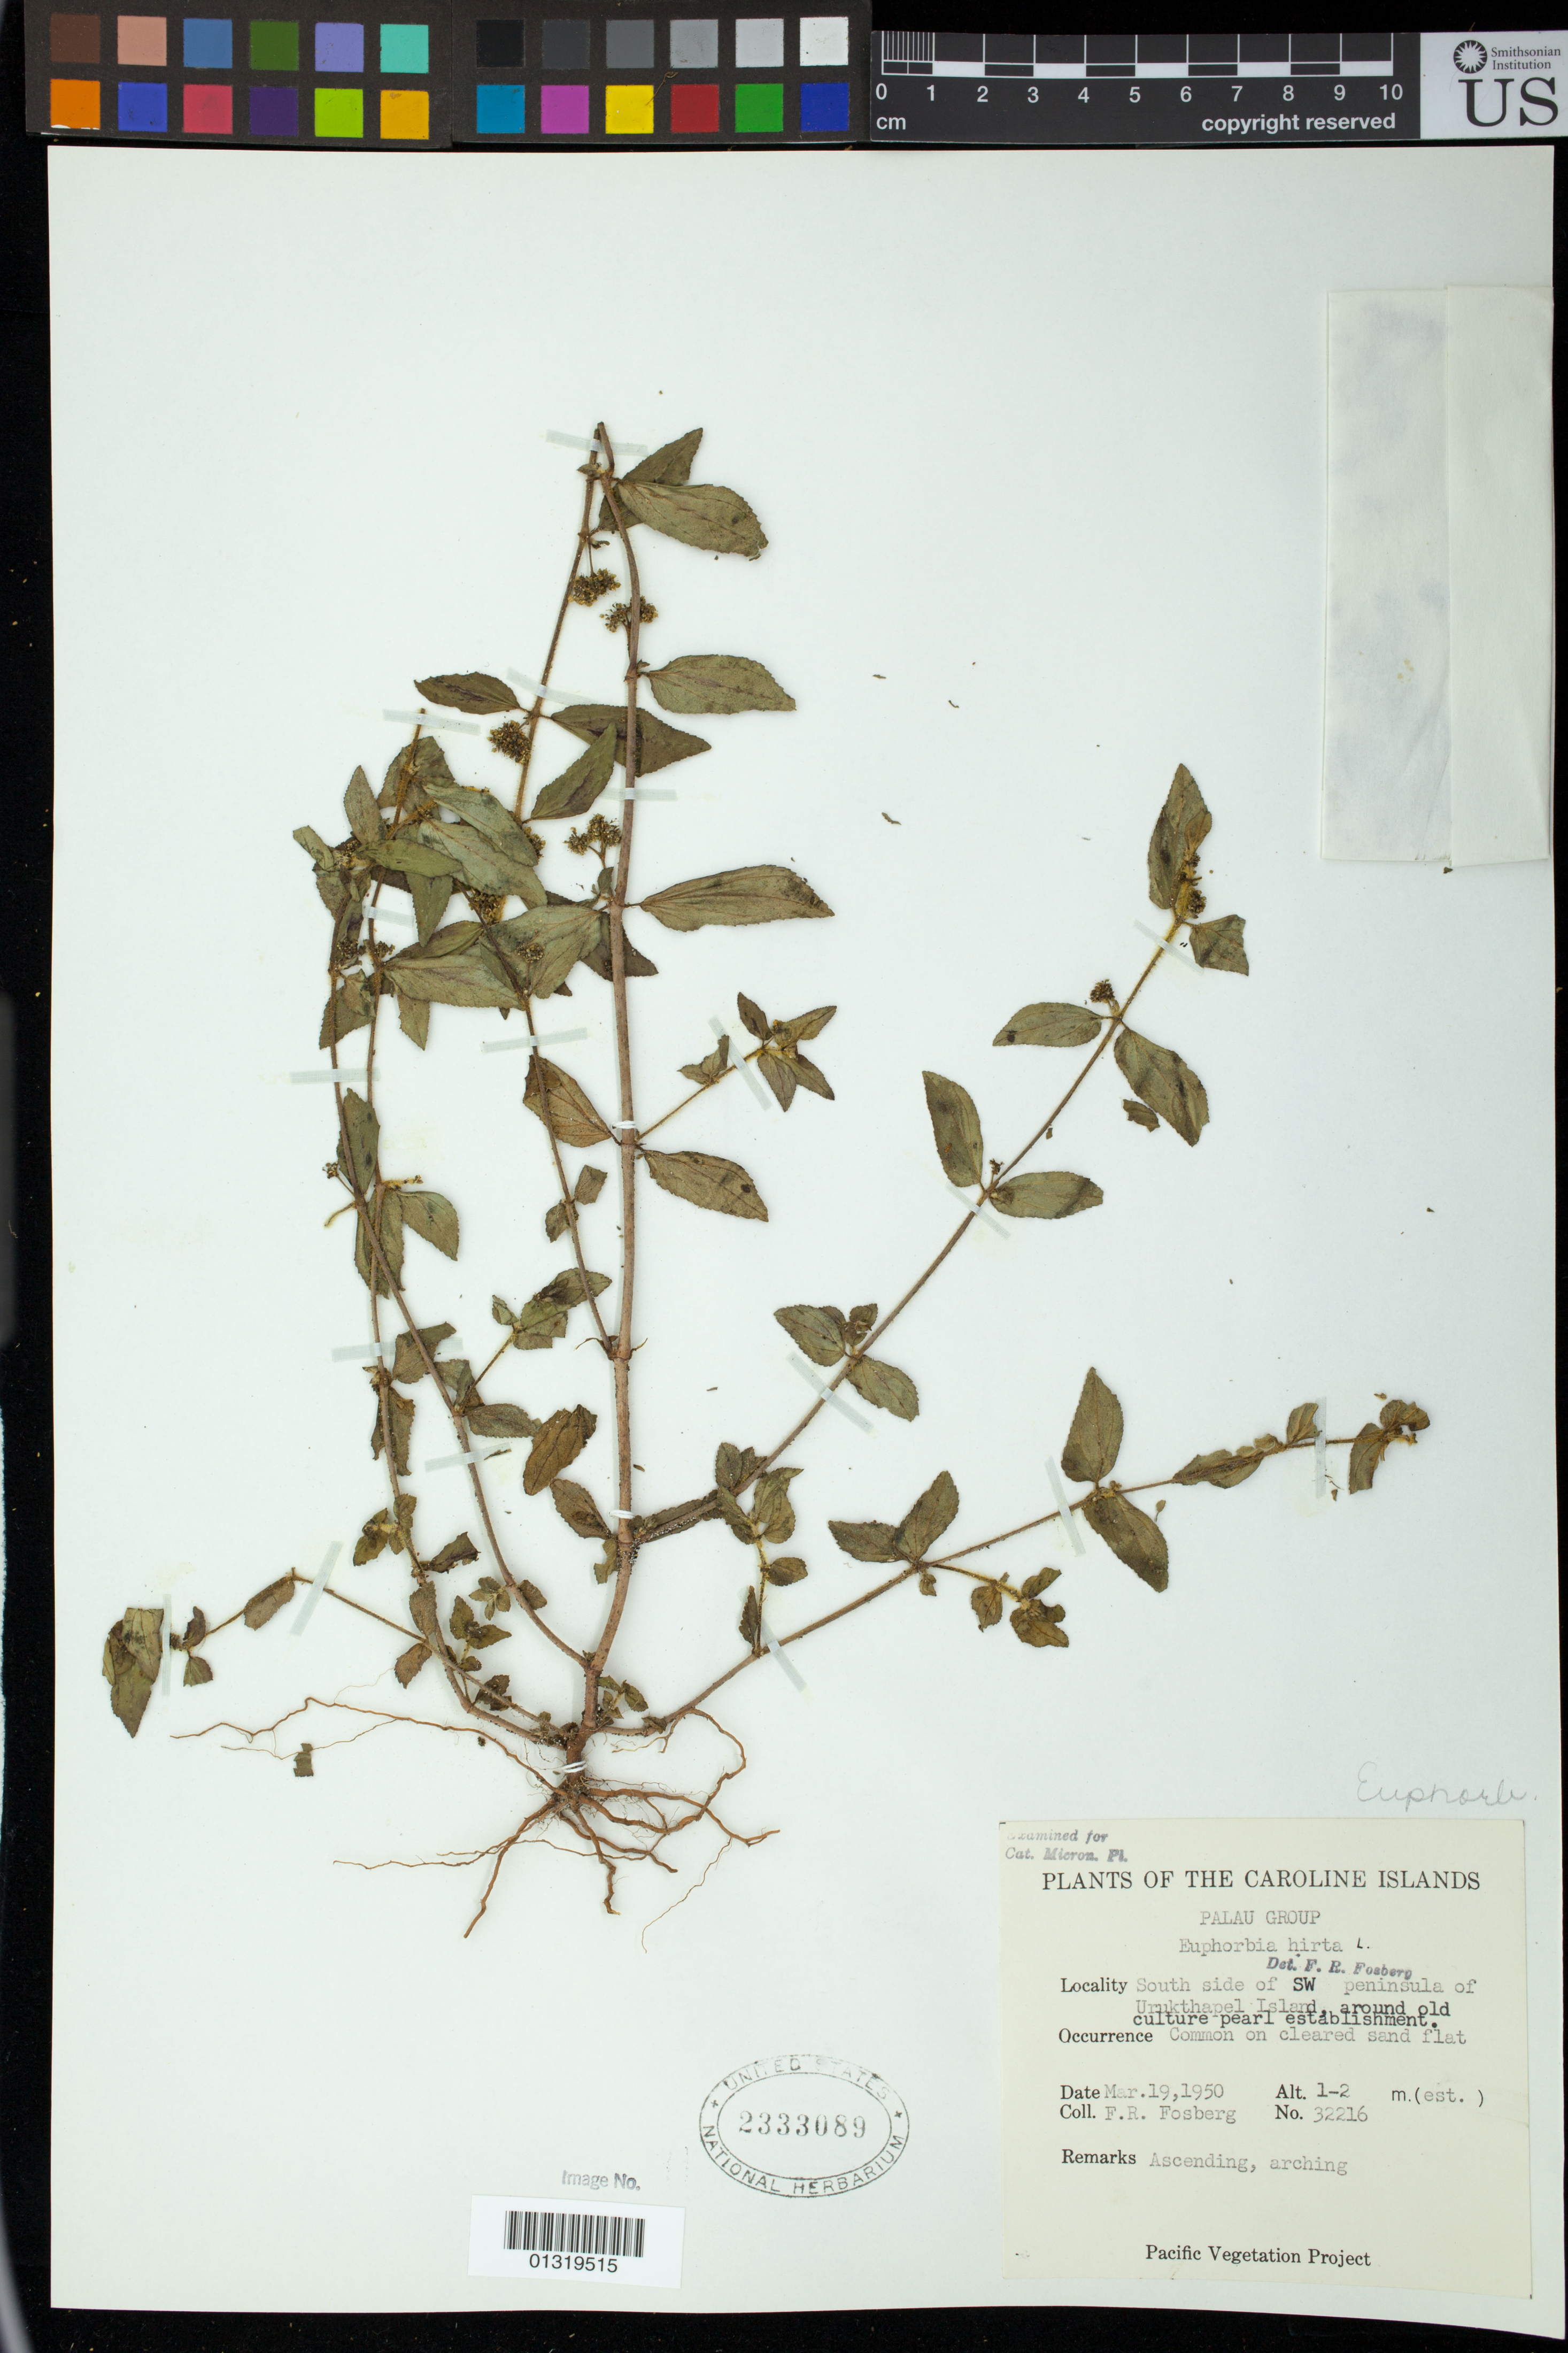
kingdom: Plantae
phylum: Tracheophyta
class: Magnoliopsida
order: Malpighiales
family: Euphorbiaceae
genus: Euphorbia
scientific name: Euphorbia hirta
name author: L.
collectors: F. R. Fosberg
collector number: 32216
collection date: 1950-03-19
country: Palau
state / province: Koror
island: Ngeruktabel [Urukthapel]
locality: South side of peninsula of Urukthapel Island [Ngeruktabel Islands], around old culture pearl establishment.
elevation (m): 1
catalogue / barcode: US 2333089